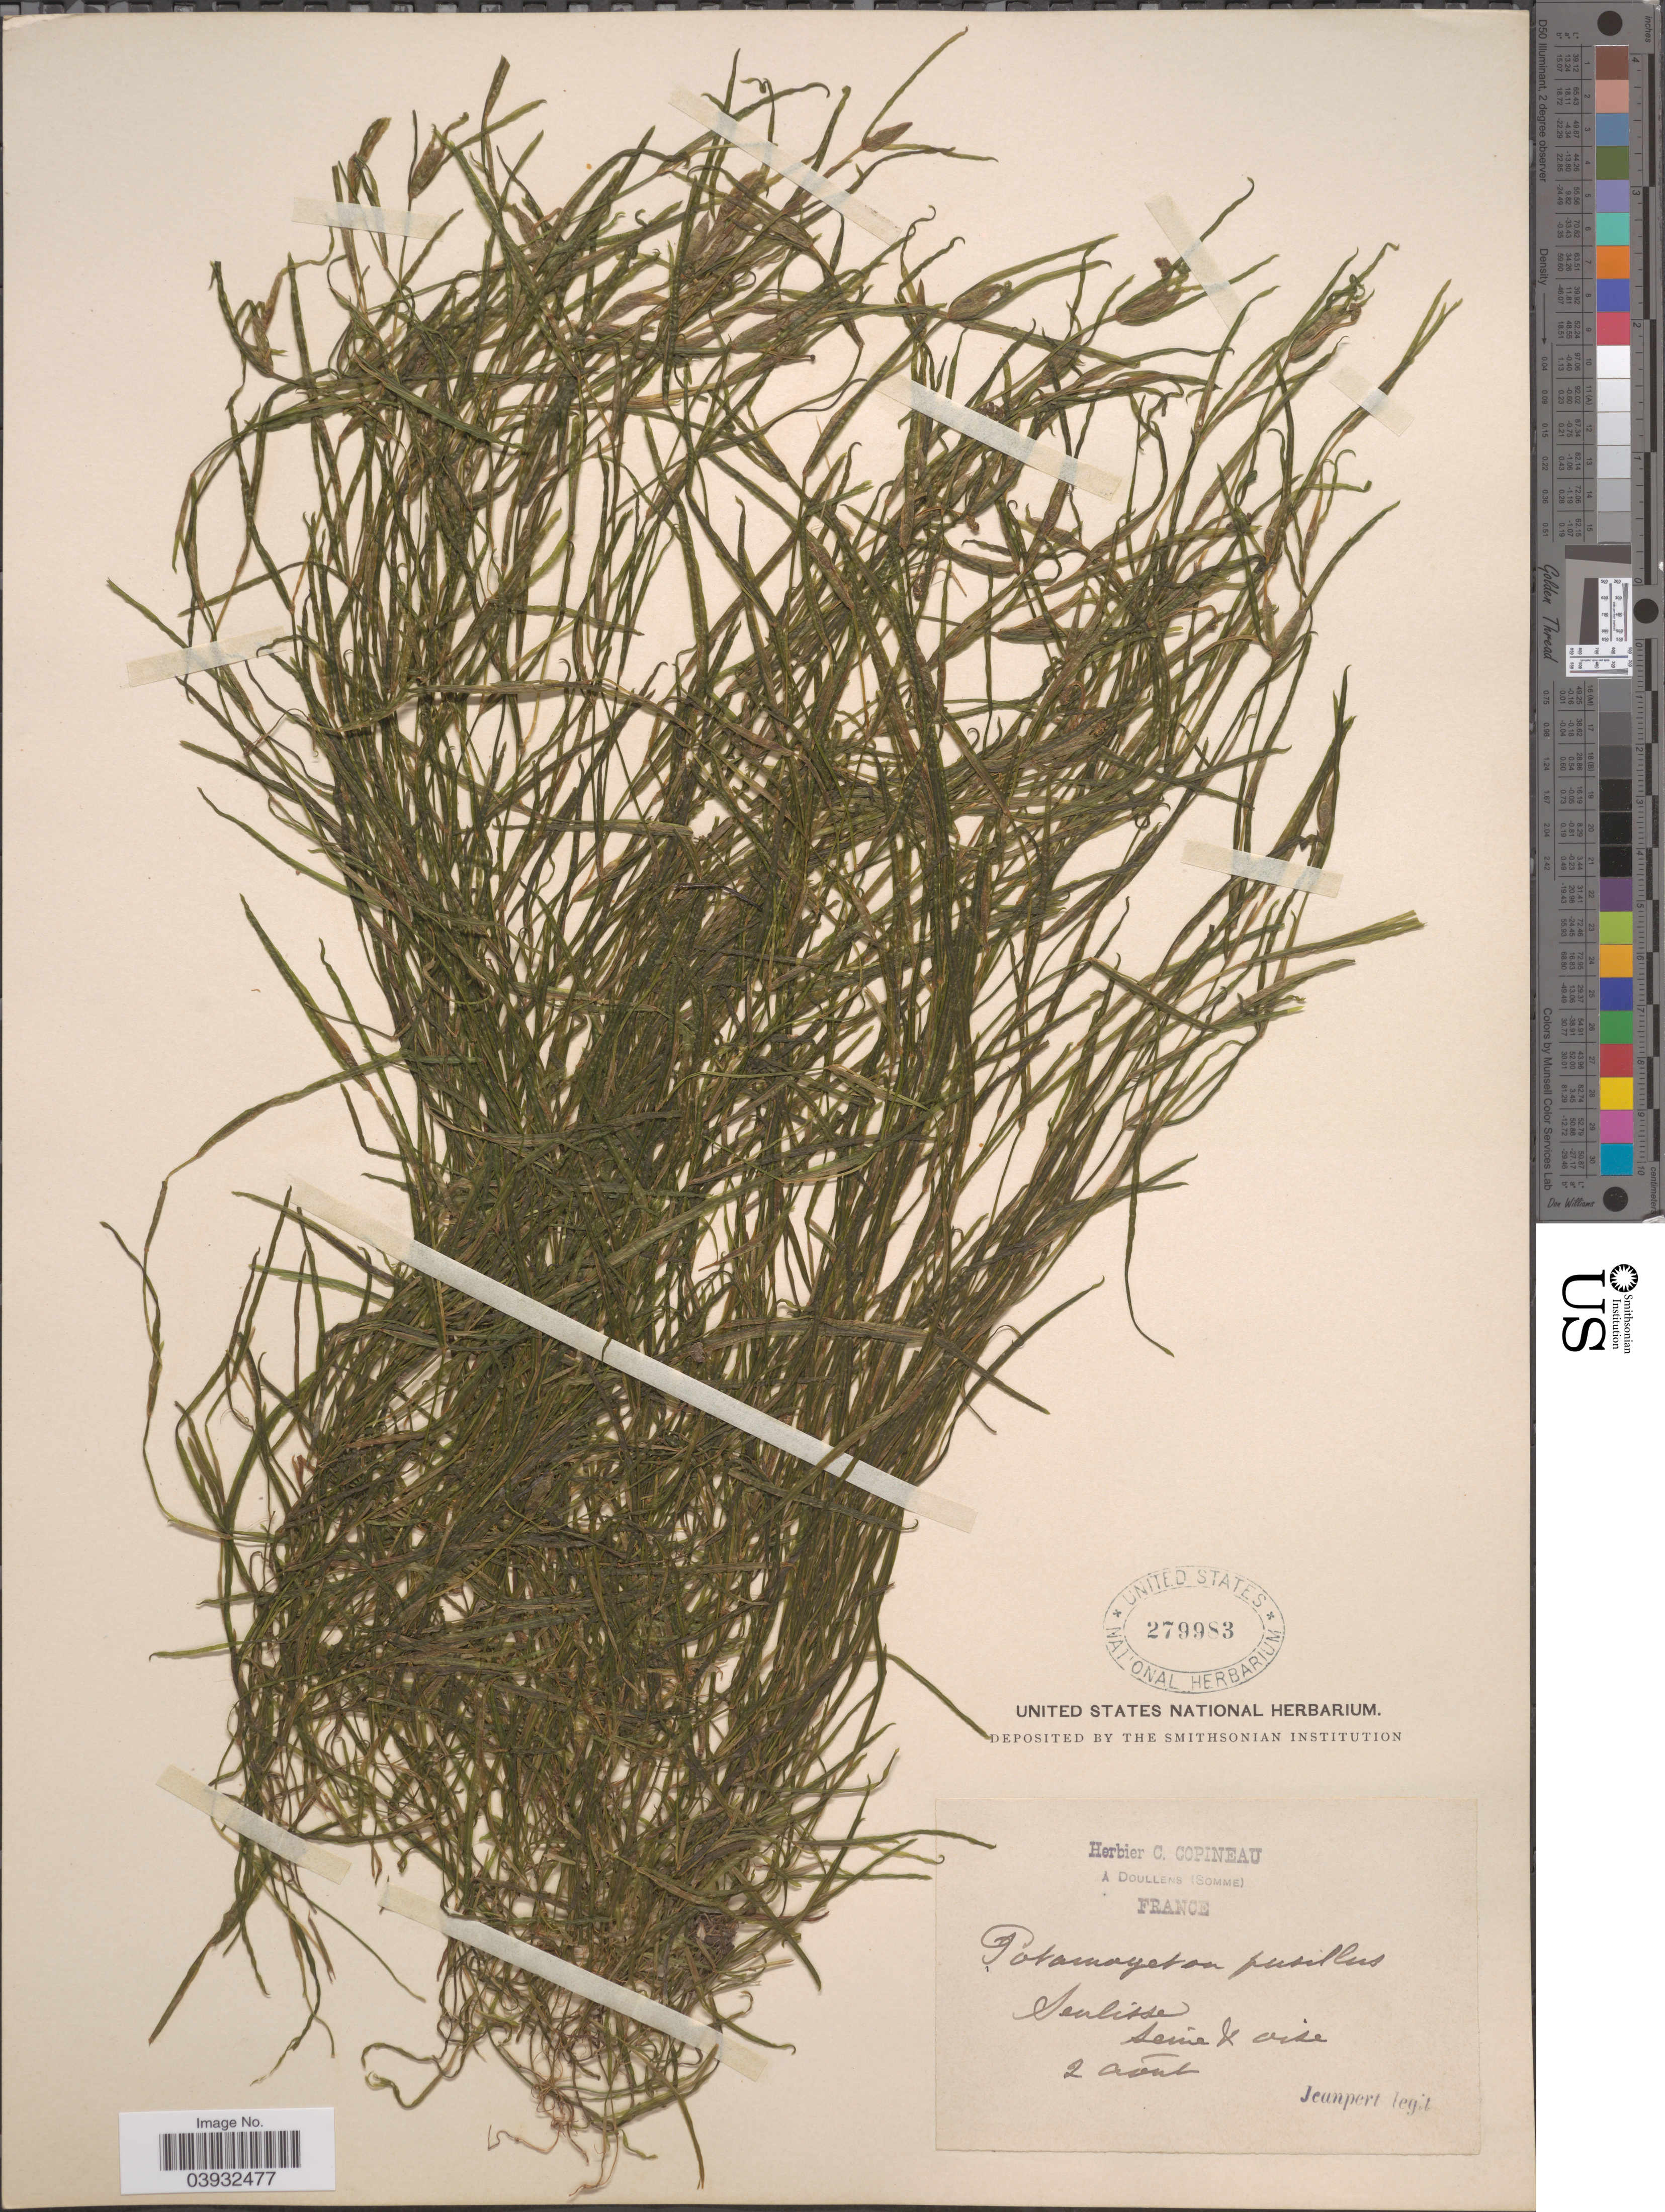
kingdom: Plantae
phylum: Tracheophyta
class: Liliopsida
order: Alismatales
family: Potamogetonaceae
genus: Potamogeton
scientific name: Potamogeton pusillus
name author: L.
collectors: Jeanpert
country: France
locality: Seulisse. Seine & Oise.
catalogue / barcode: US 279983